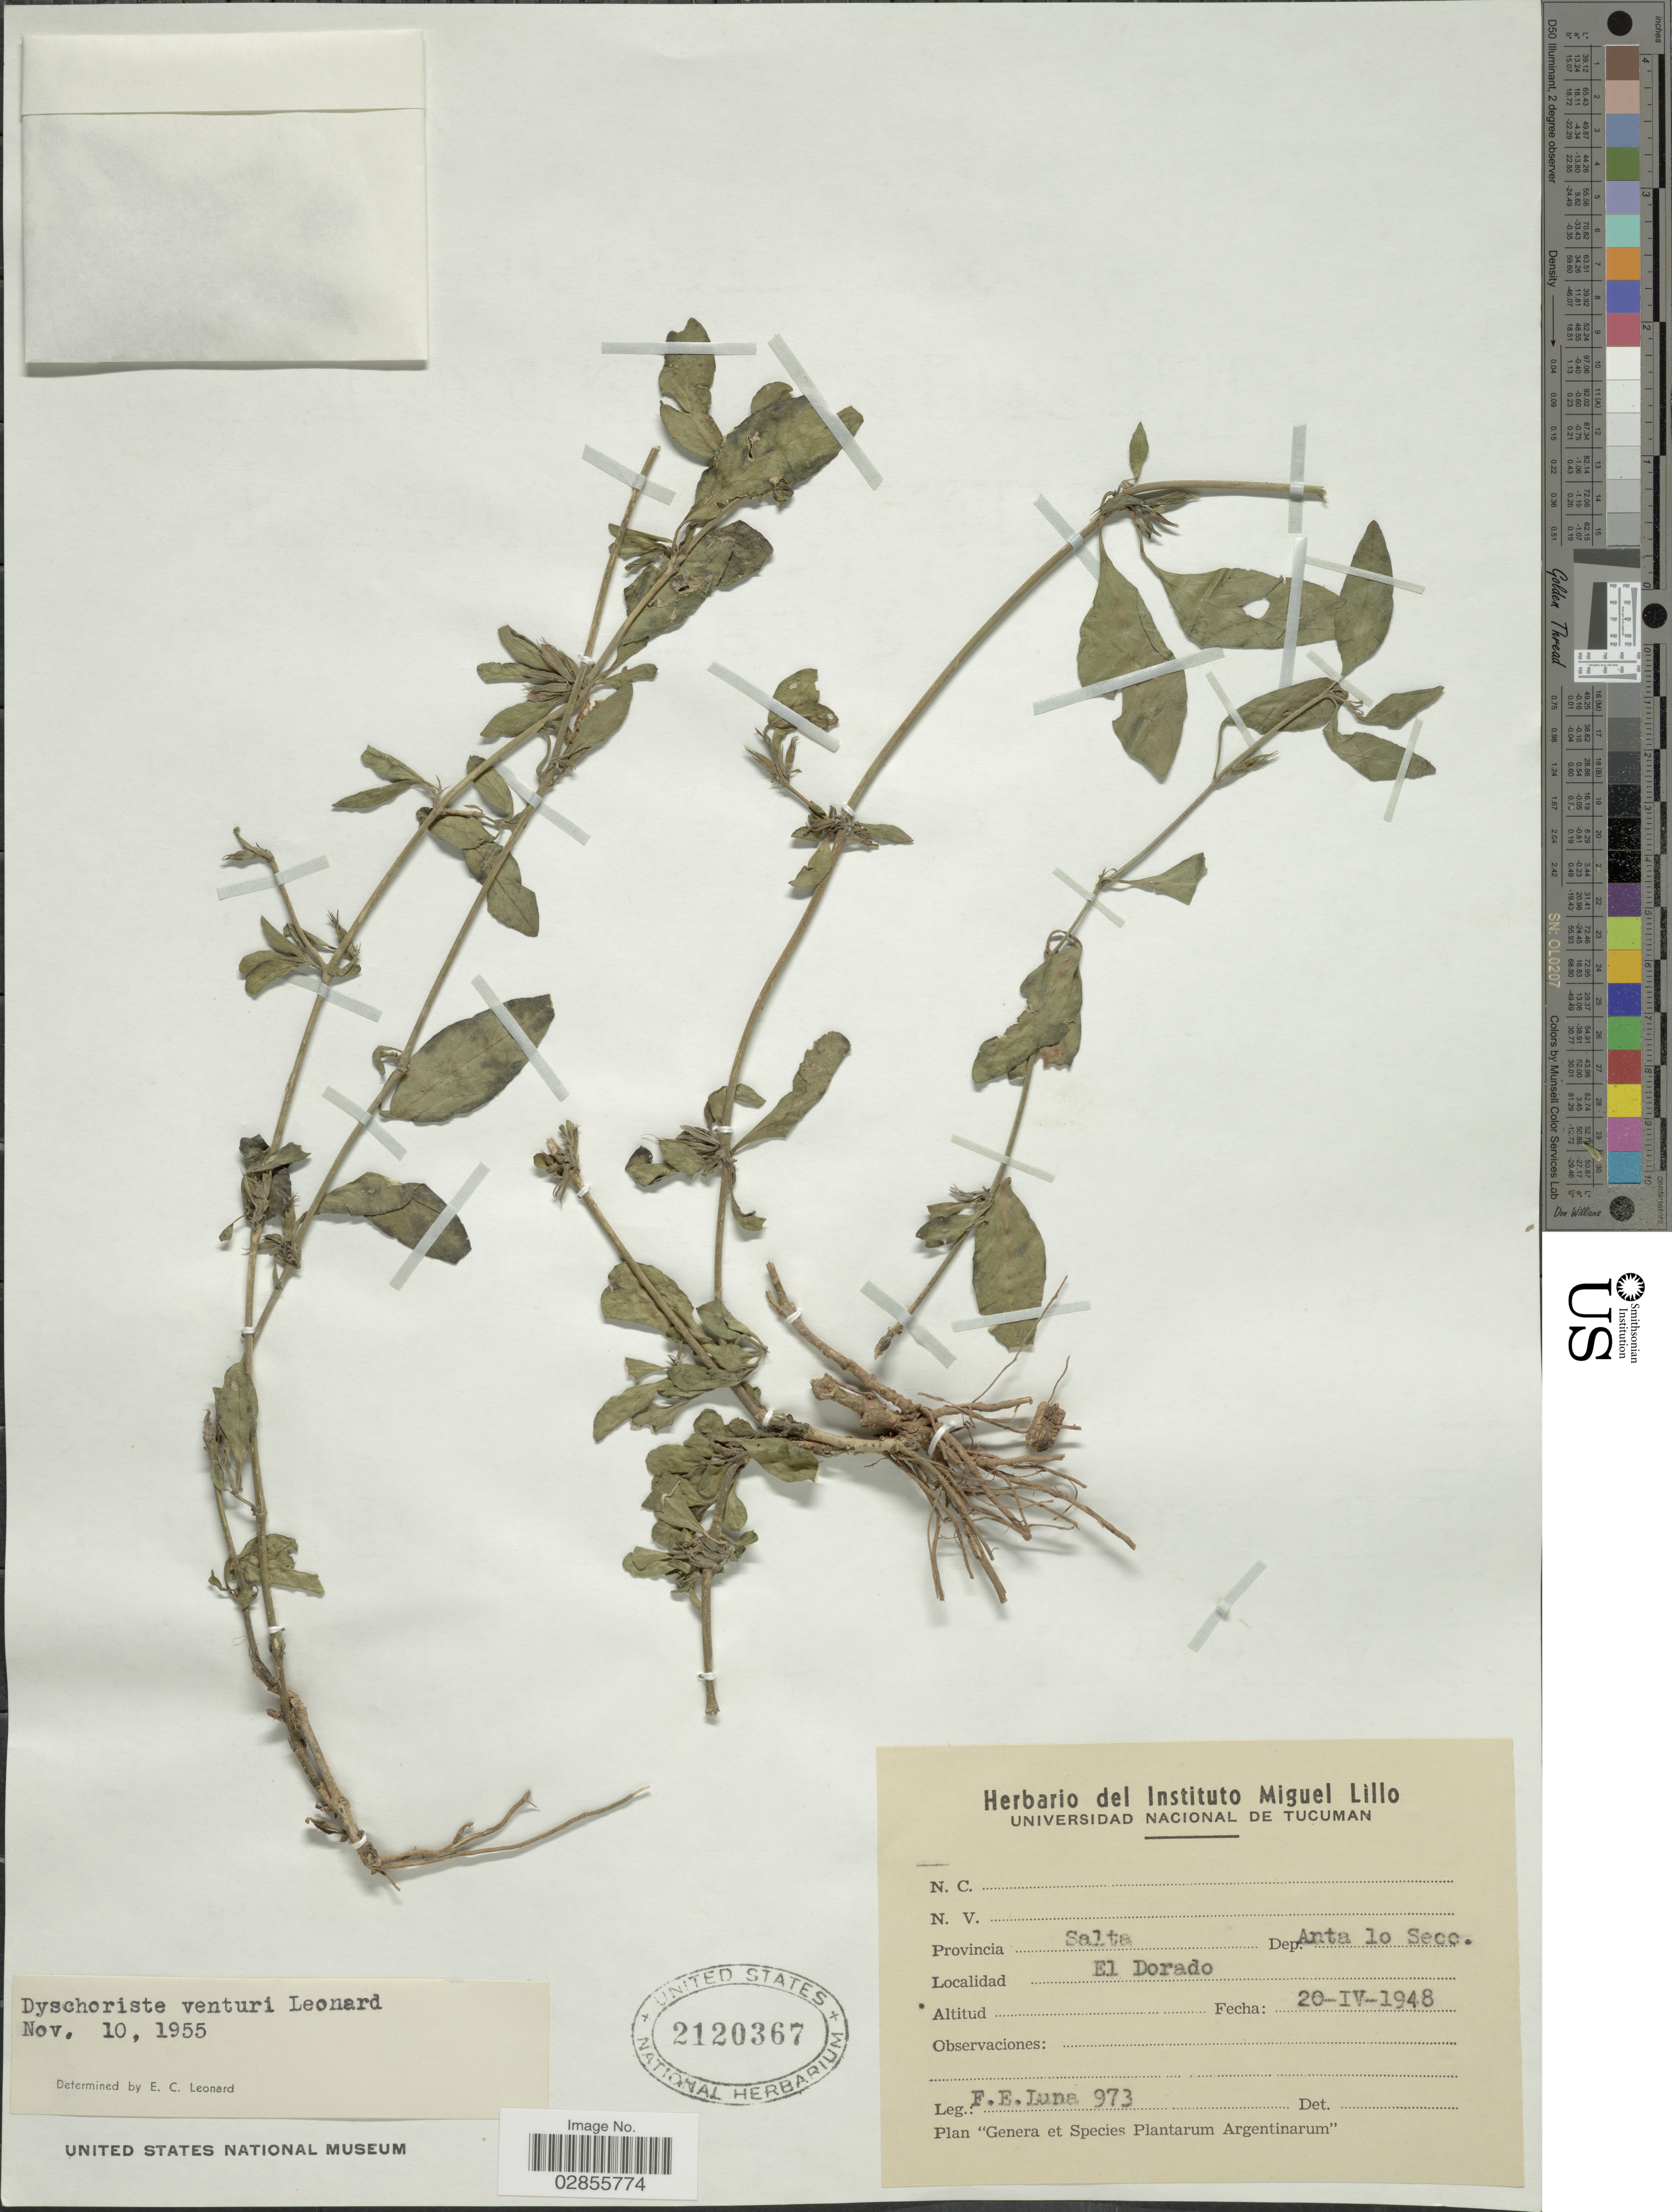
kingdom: Plantae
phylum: Tracheophyta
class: Magnoliopsida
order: Lamiales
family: Acanthaceae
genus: Dyschoriste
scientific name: Dyschoriste venturii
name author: Leonard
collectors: F. E. Luna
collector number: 973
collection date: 1948-04-20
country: Argentina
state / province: Salta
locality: Dep. Anta lo Secc. El Dorado.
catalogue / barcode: US 2120367